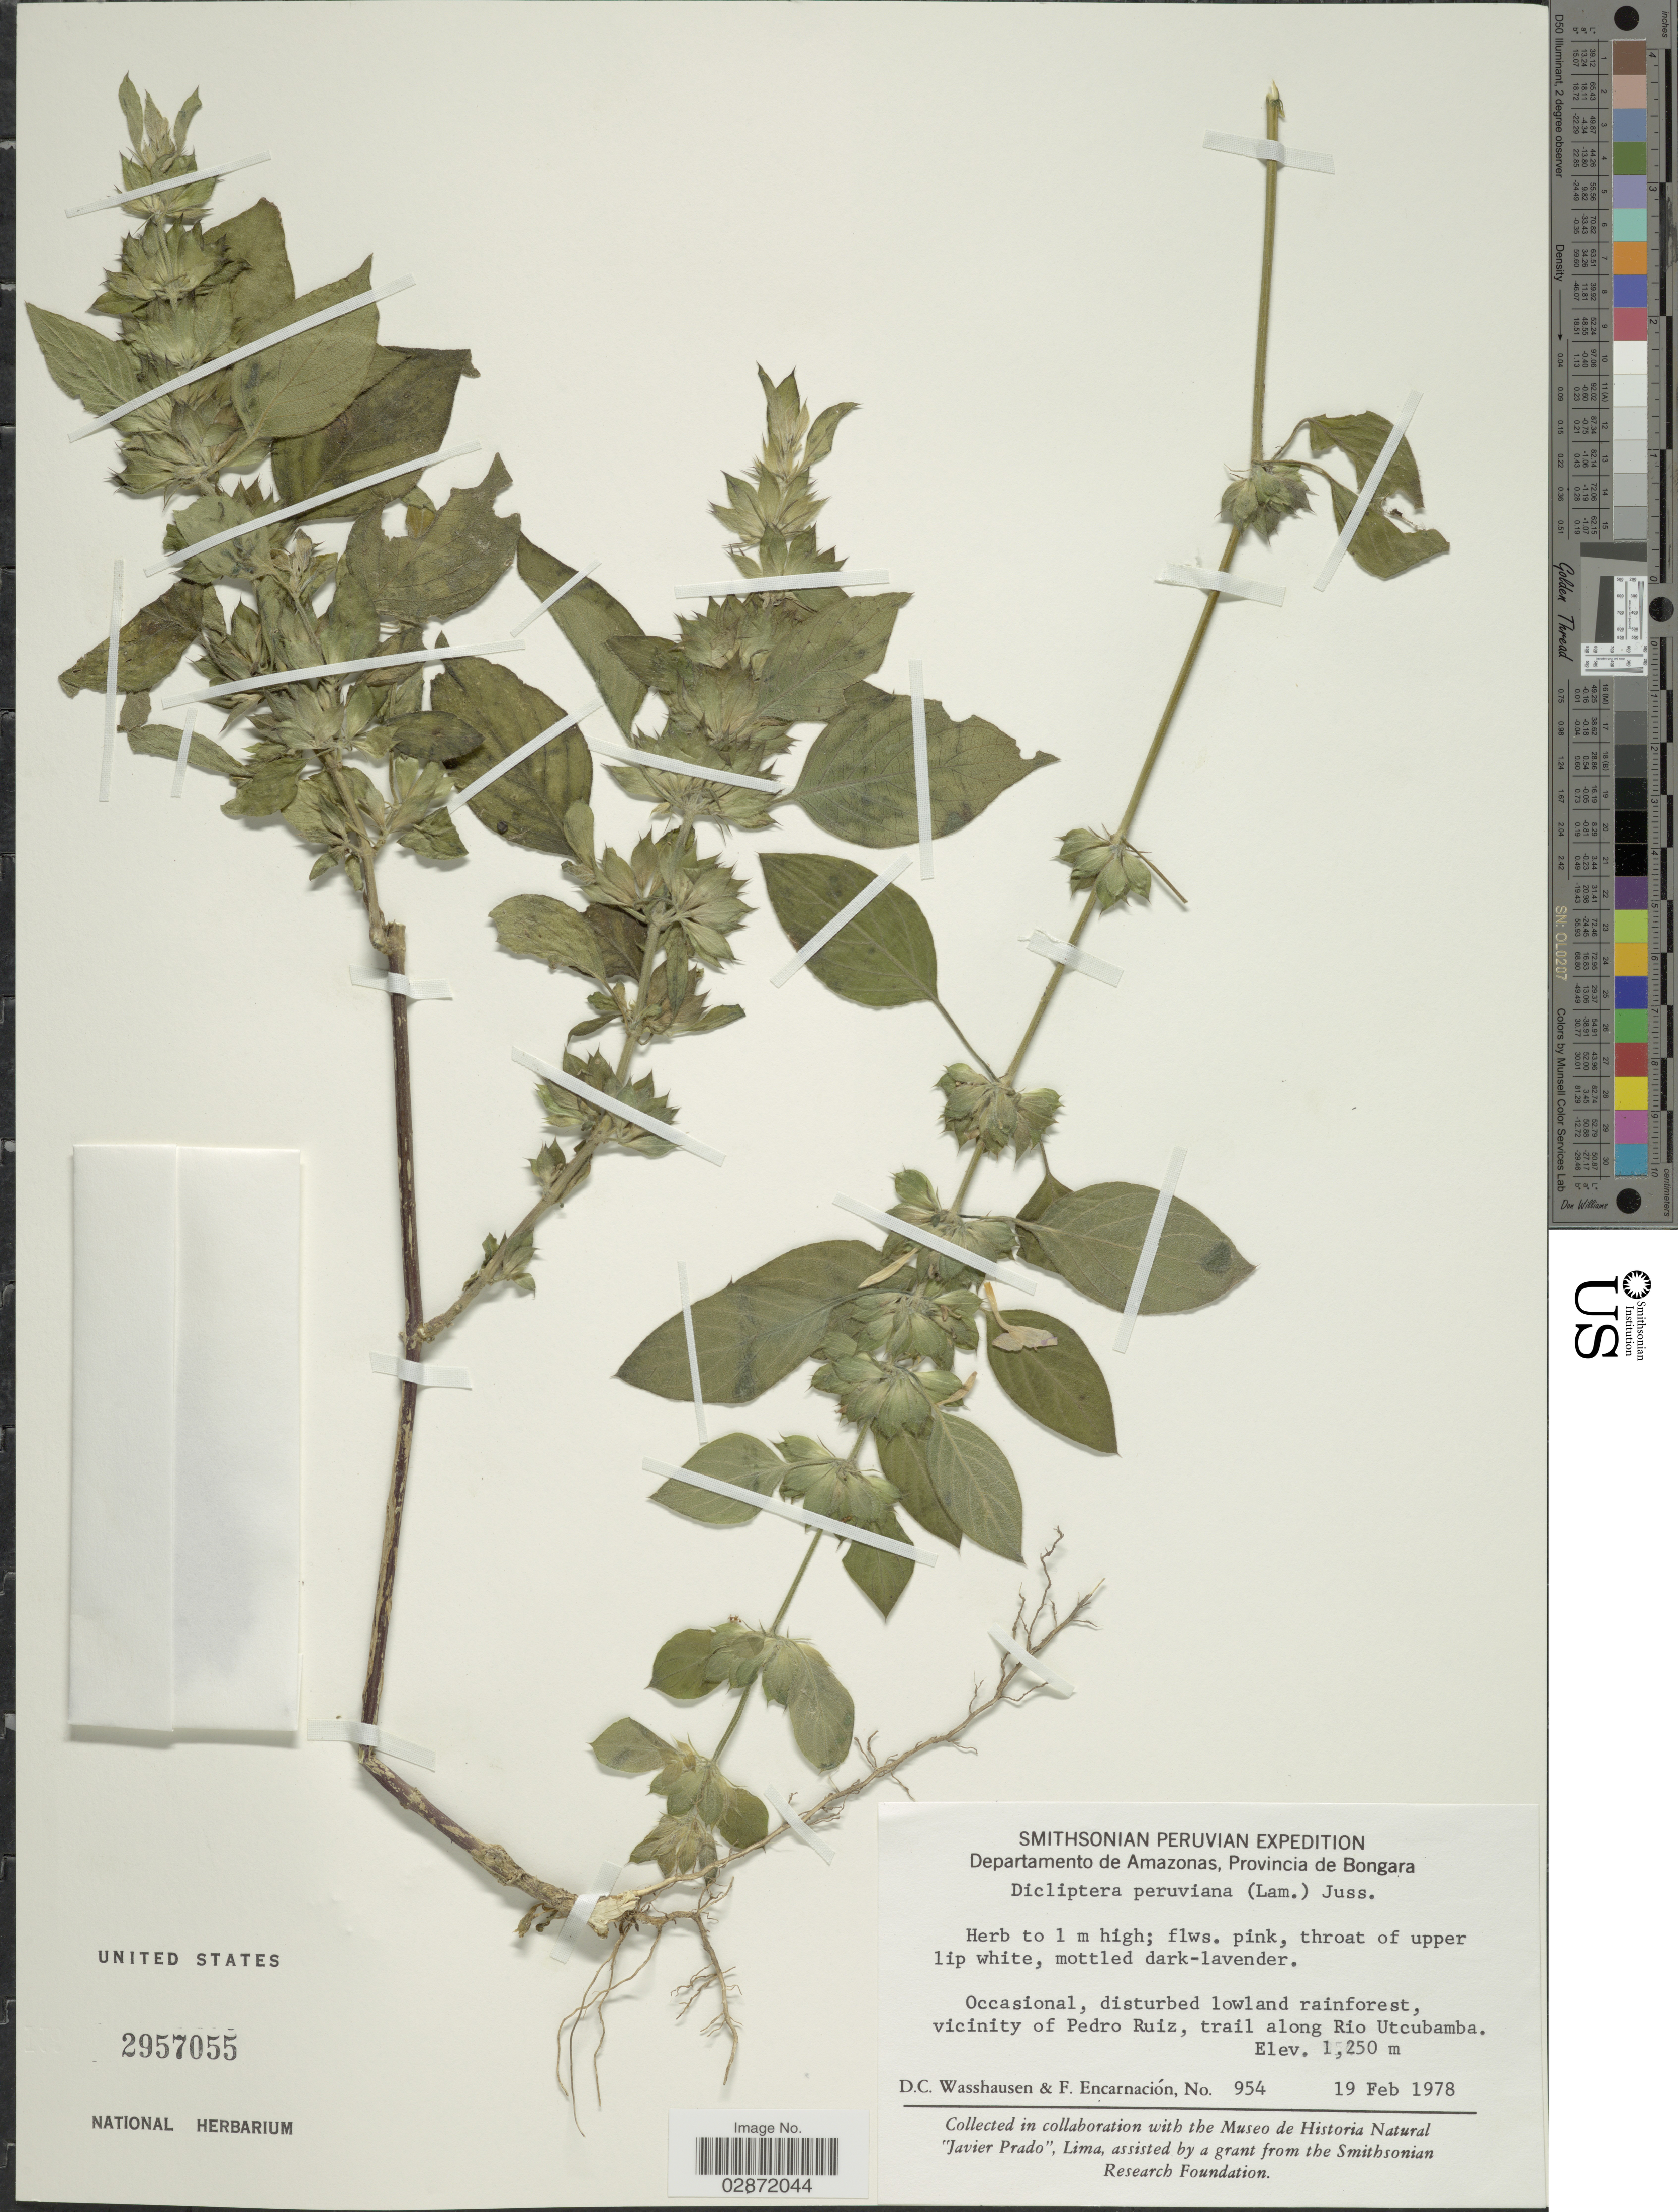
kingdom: Plantae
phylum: Tracheophyta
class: Magnoliopsida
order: Lamiales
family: Acanthaceae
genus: Dicliptera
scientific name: Dicliptera peruviana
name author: (Ruiz & Pav.) Juss.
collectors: D. C. Wasshausen & F. Encarnación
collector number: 954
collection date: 1978-02-19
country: Peru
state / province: Amazonas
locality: Departamento de Amazonas, Provincia de Bongara. Occasional, disturbed lowland rainforest, vicinity of Pedro Ruiz, trail along Rio Utcubamba.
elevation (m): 1250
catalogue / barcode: US 2957055